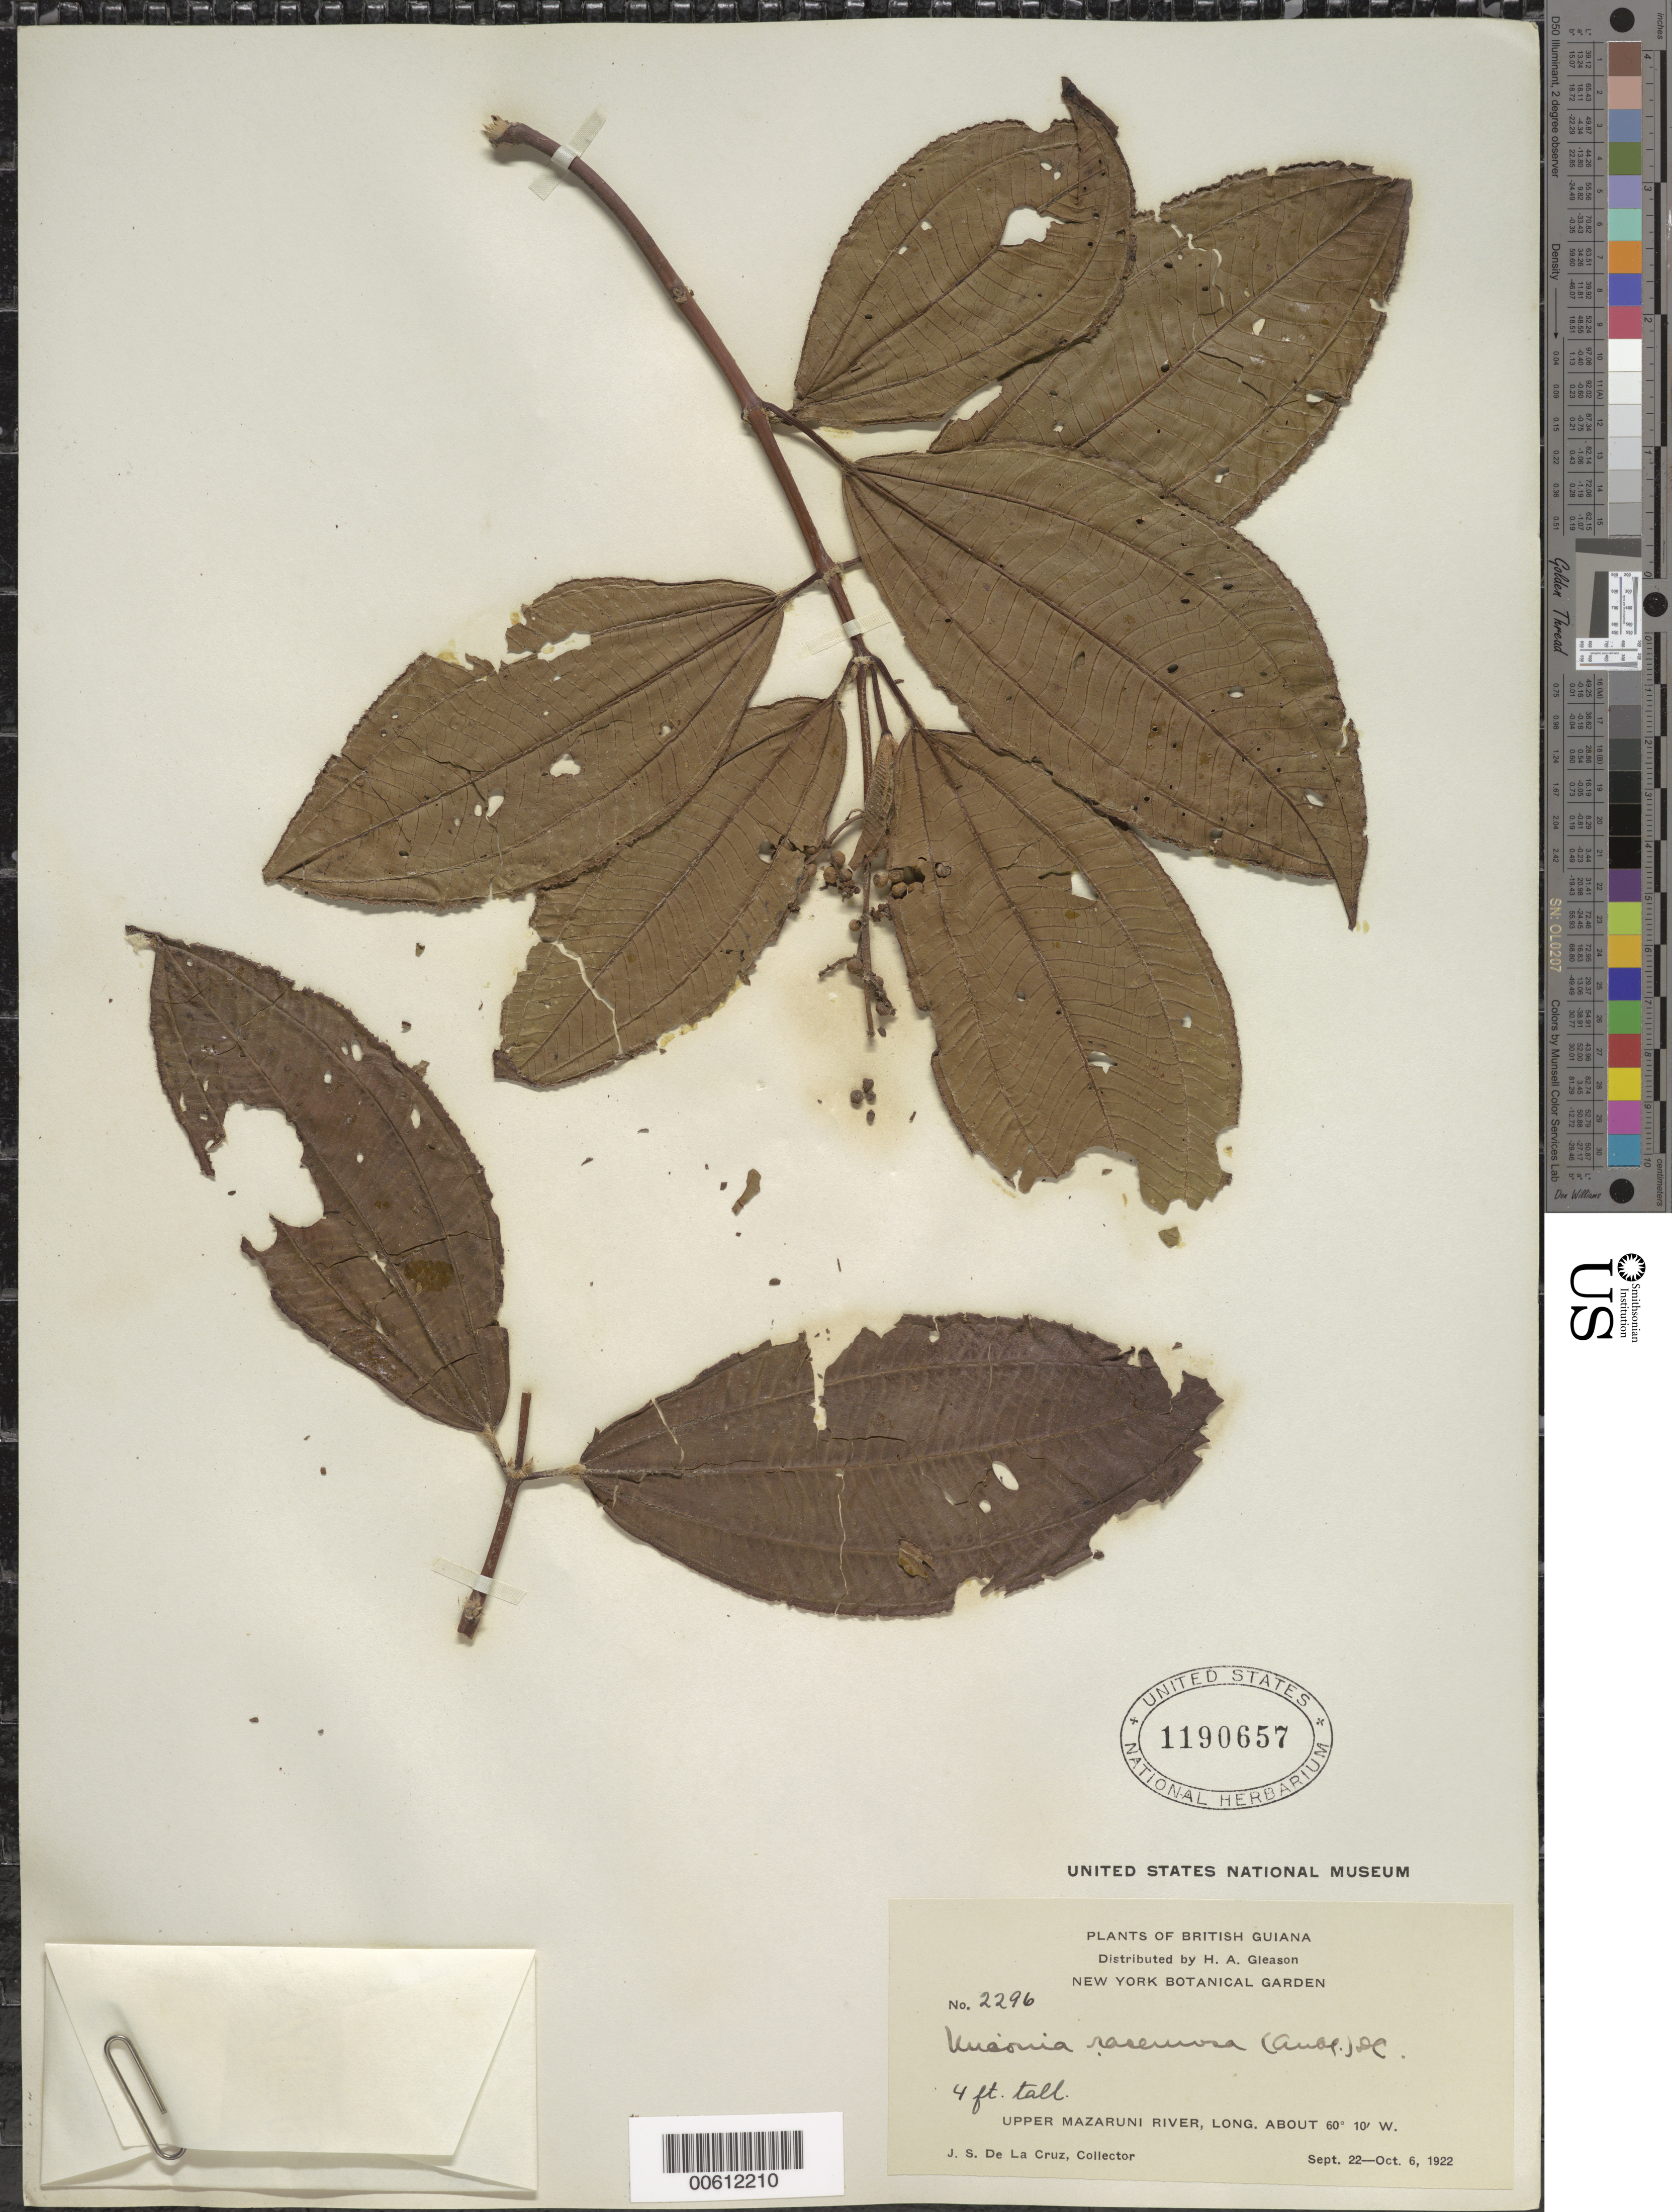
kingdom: Plantae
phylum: Tracheophyta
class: Magnoliopsida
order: Myrtales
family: Melastomataceae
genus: Miconia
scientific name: Miconia racemosa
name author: (Aubl.) DC.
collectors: J. S. de la Cruz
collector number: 2296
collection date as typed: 22-Sep-22 to 6-Oct-22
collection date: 1922-09-22/1922-10-06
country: Guyana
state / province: Cuyuni-Mazaruni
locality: Upper Mazaruni R.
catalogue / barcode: US 1190657